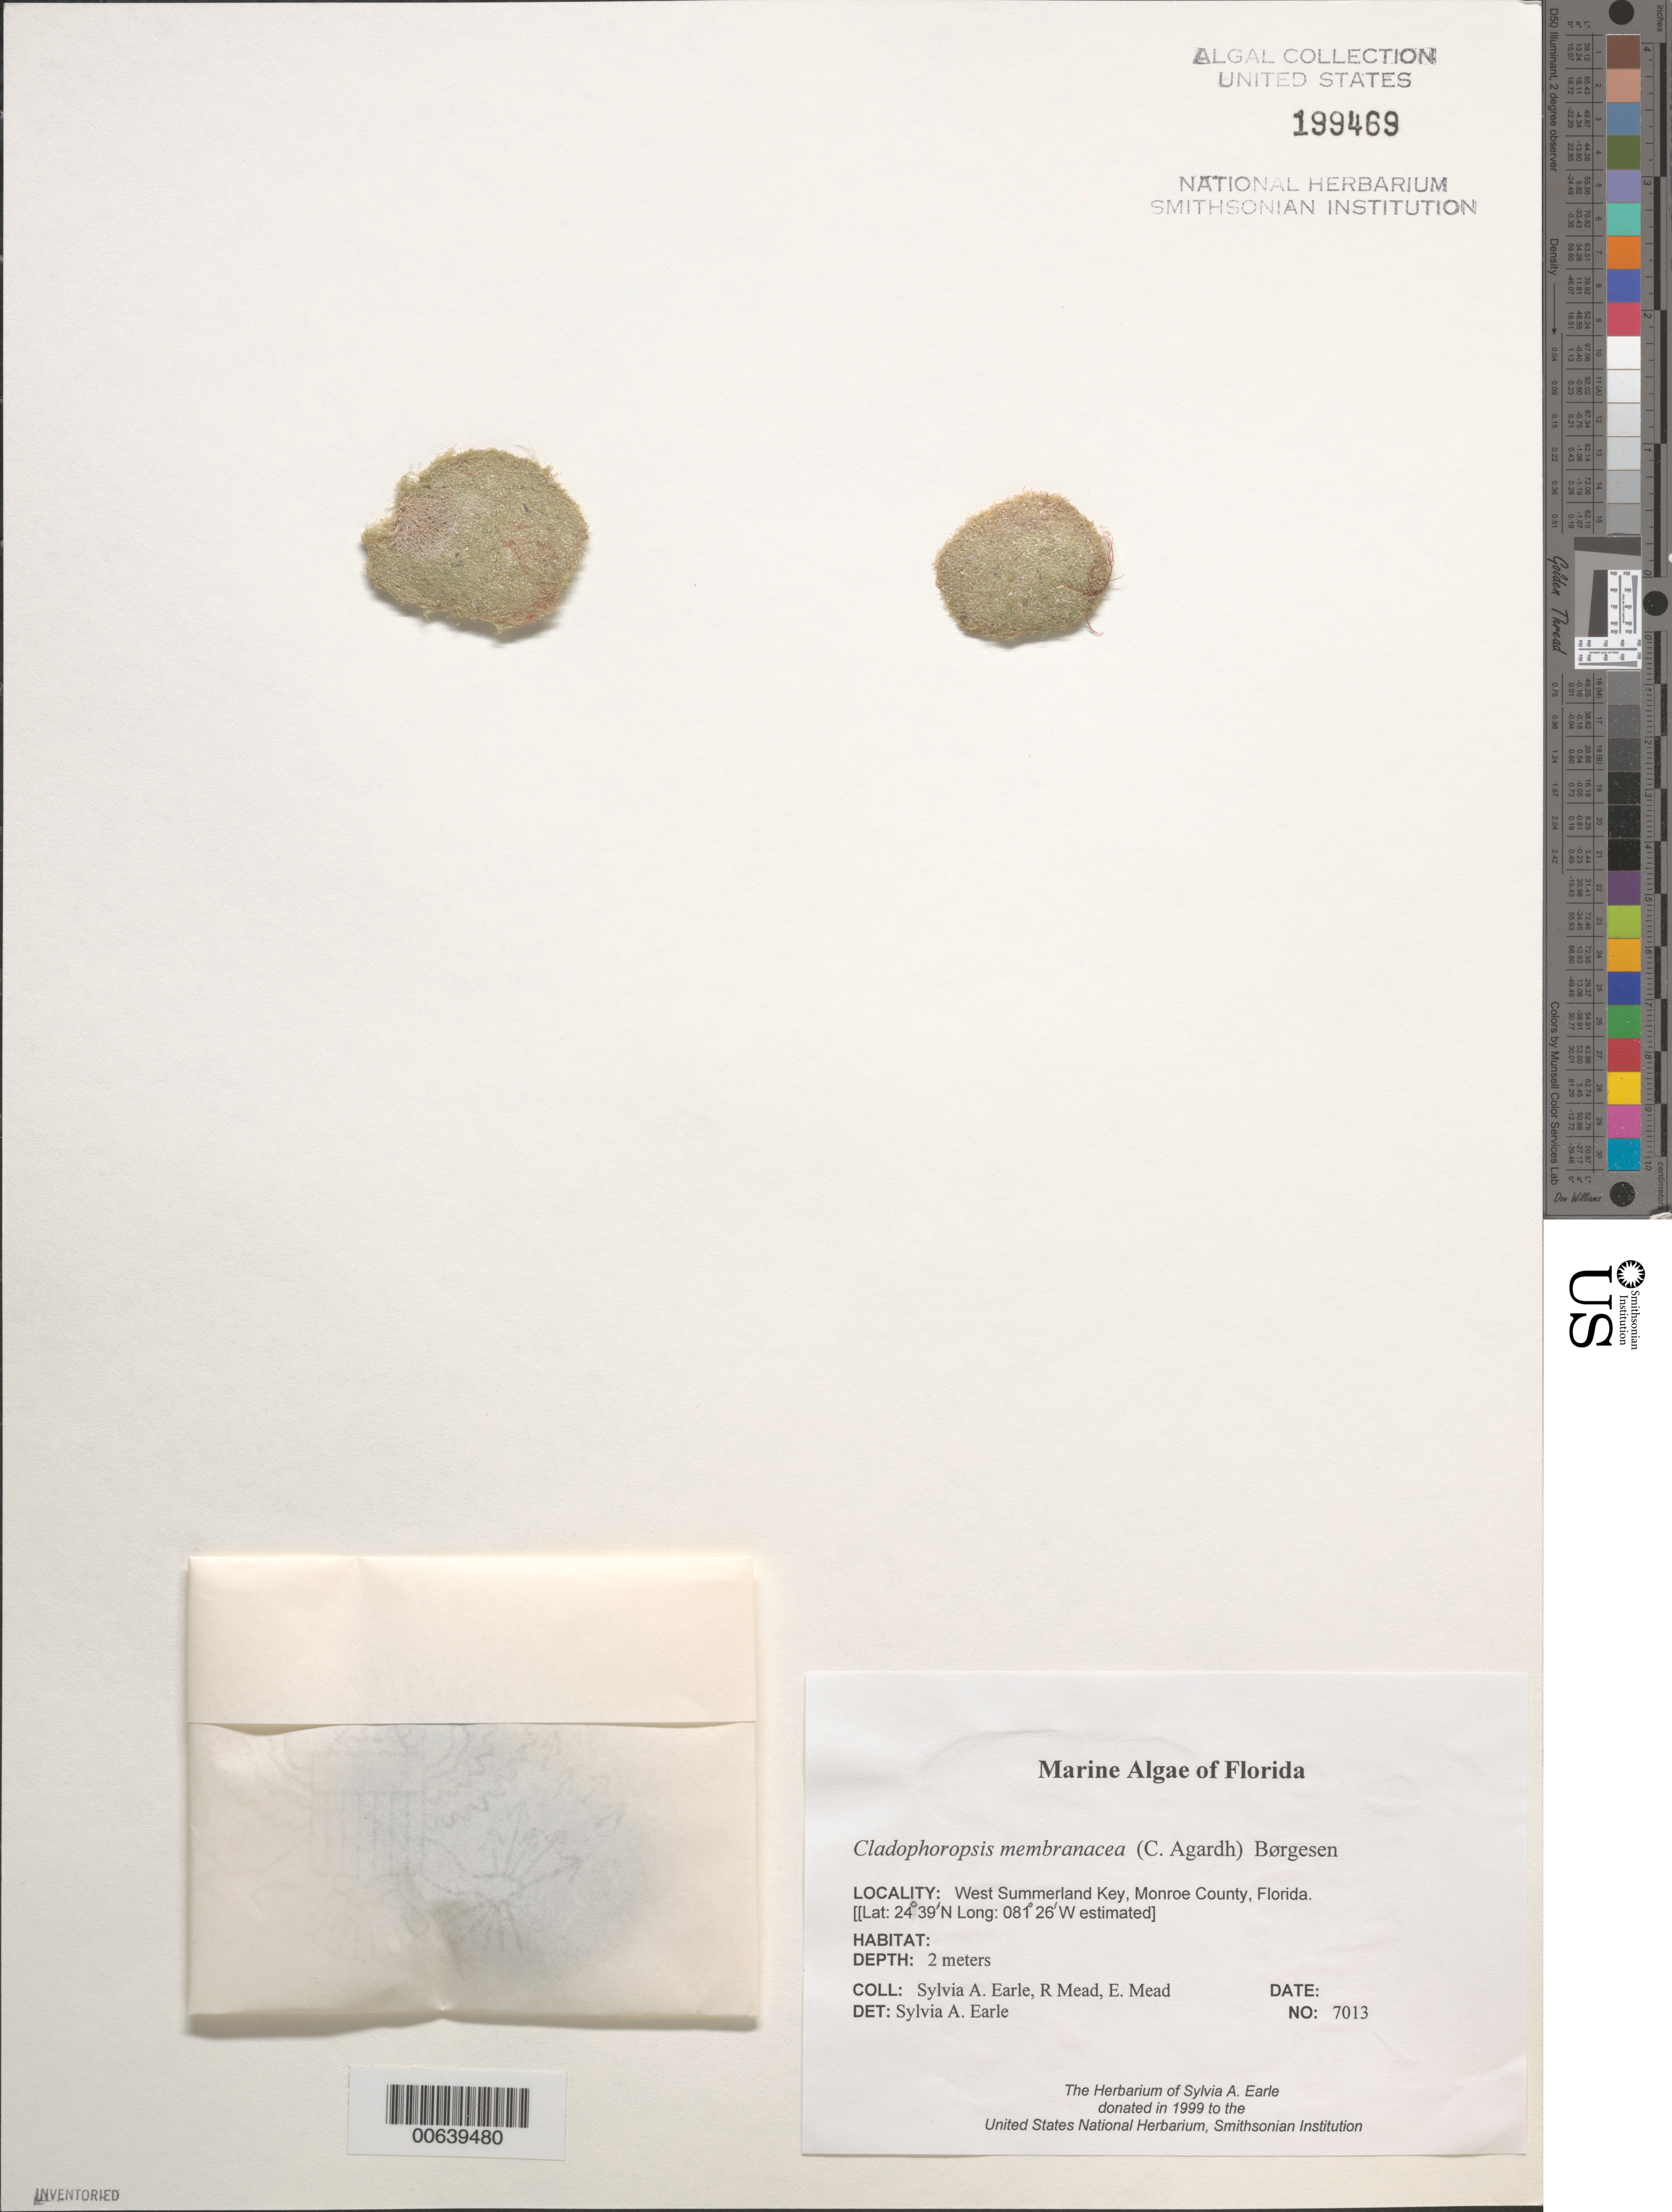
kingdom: Plantae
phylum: Chlorophyta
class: Ulvophyceae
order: Siphonocladales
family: Boodleaceae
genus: Cladophoropsis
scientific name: Cladophoropsis membranacea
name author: (Hofman-Bang) Børgesen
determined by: Earle, S. A.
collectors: S. A. Earle, R. Mead & E. Mead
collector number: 7013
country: United States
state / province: Florida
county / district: Monroe County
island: West Summerland Key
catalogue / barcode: US 199469